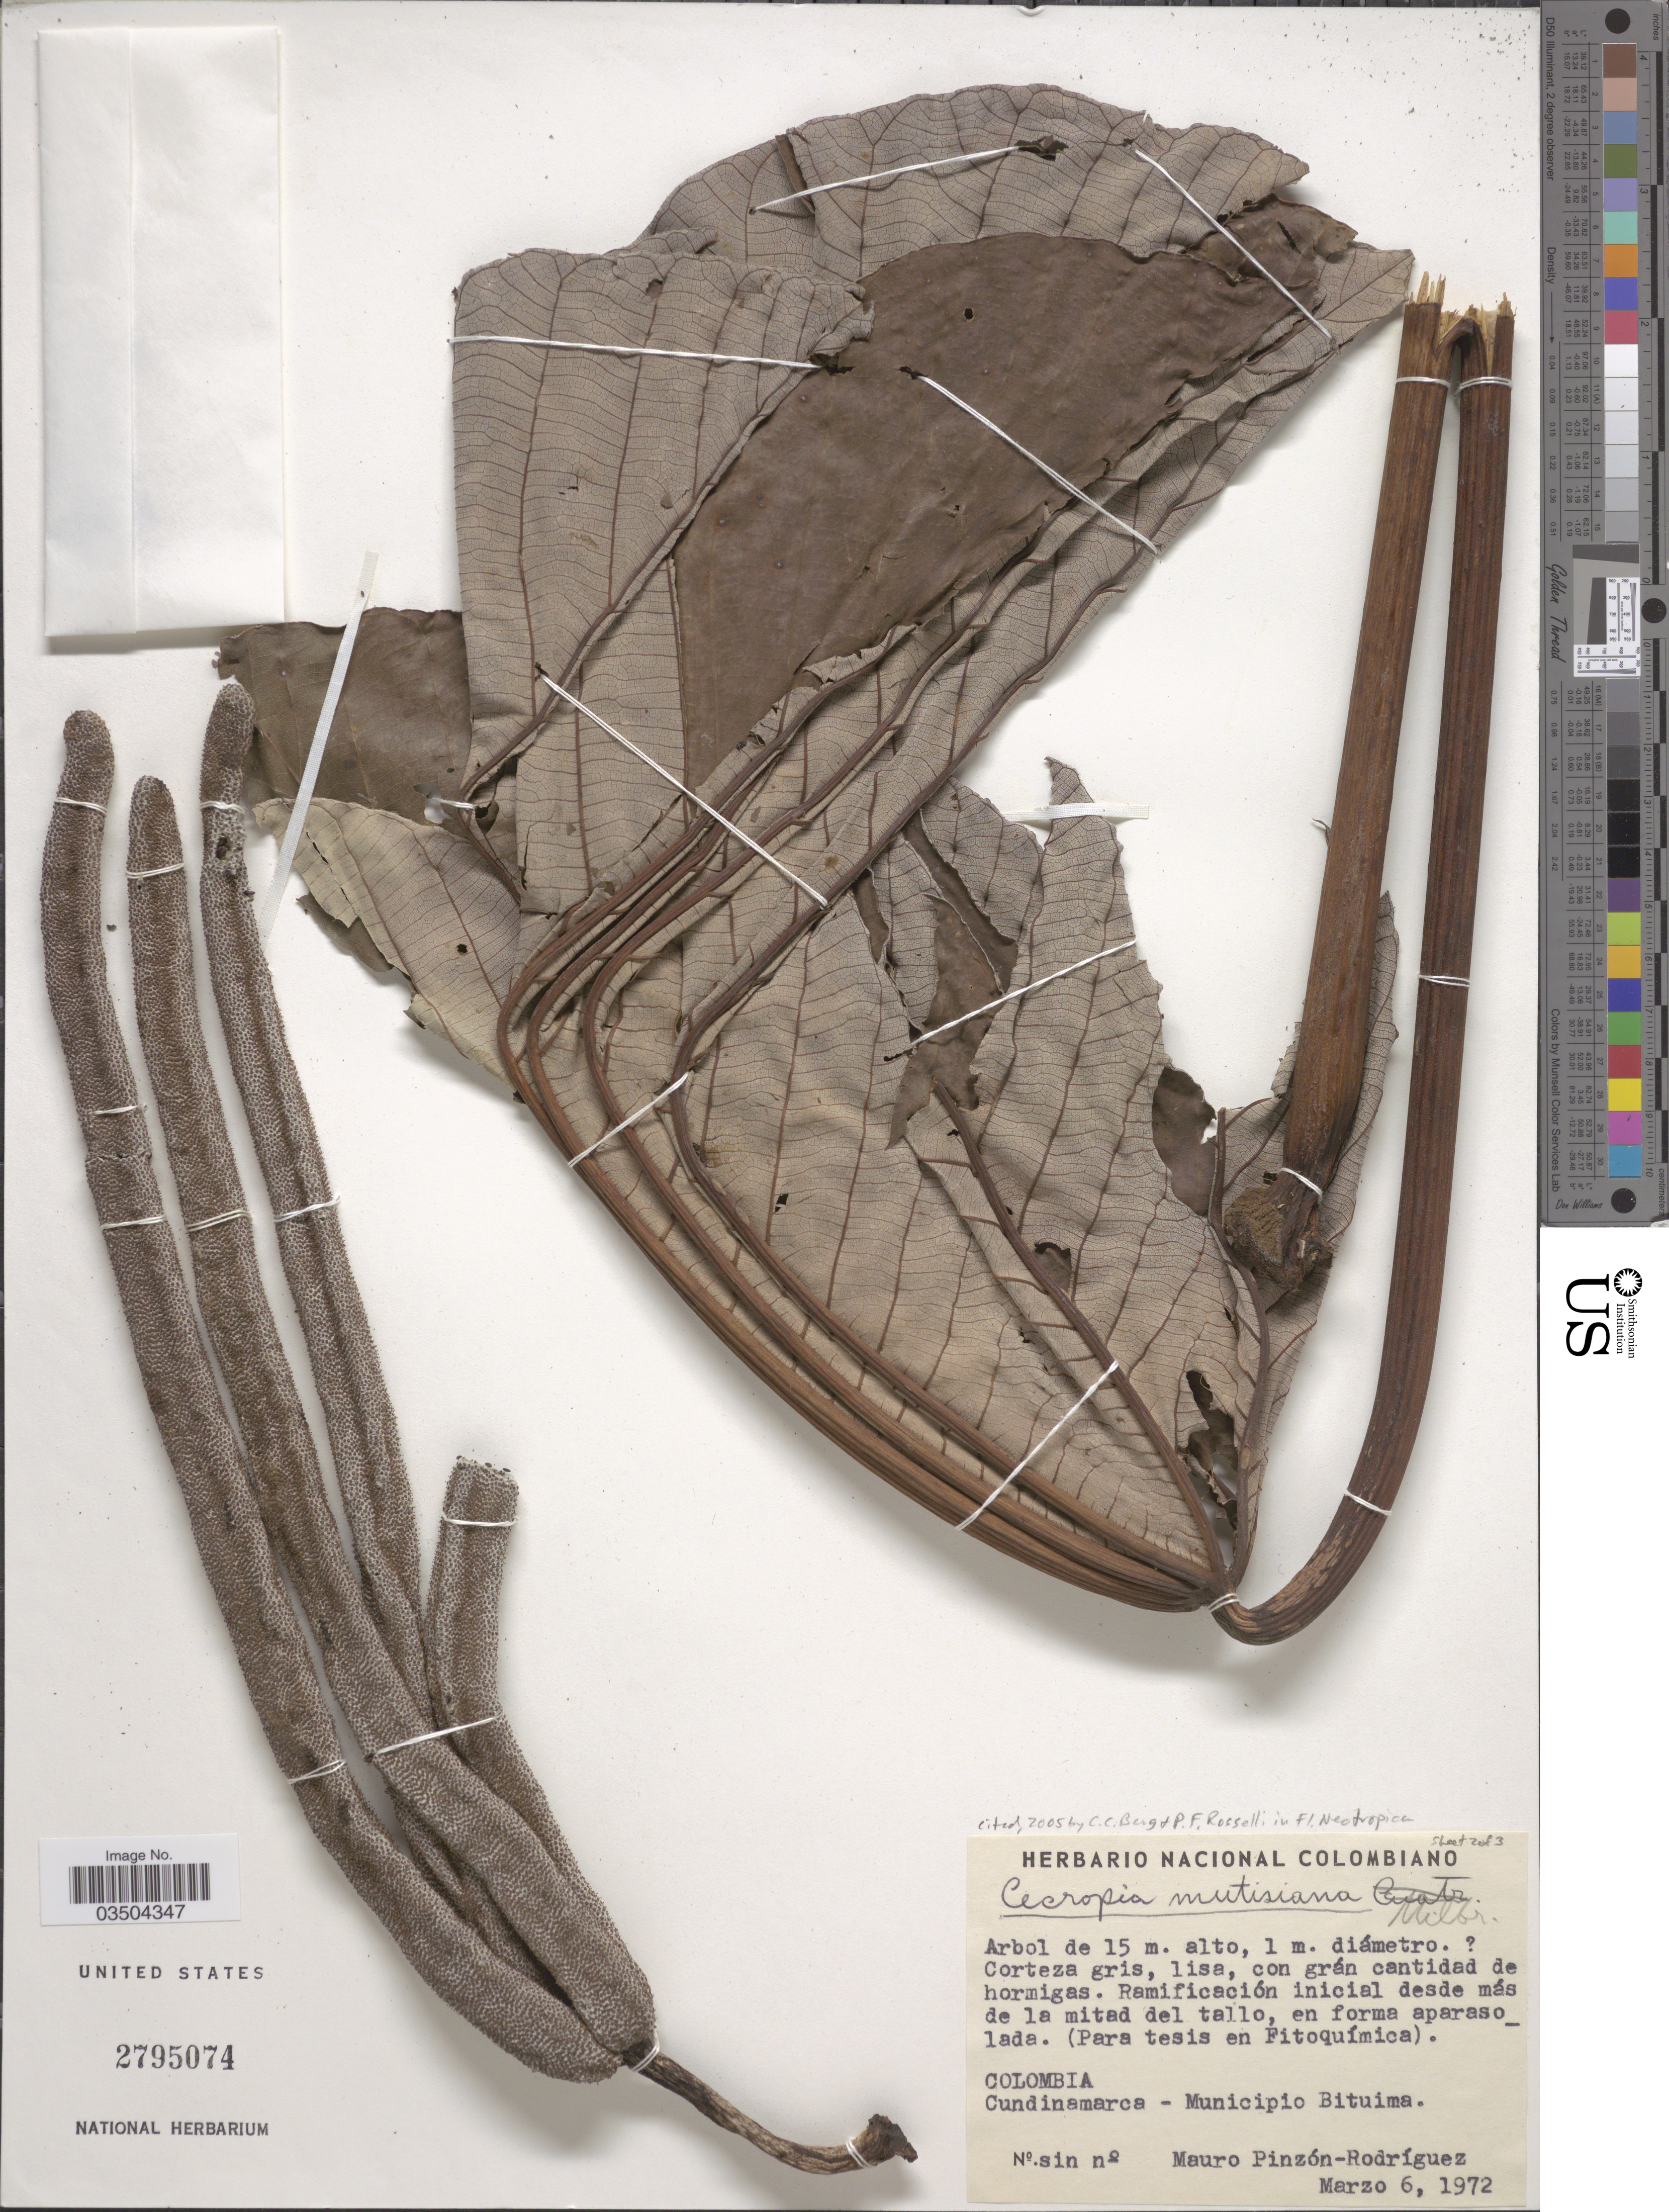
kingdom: Plantae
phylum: Tracheophyta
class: Magnoliopsida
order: Rosales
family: Urticaceae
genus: Cecropia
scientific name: Cecropia mutisiana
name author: Mildbr.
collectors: M. Pinzón-Rodríguez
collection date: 1972-03-06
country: Colombia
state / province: Cundinamarca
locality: Municipio Bituima.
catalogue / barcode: US 2795074